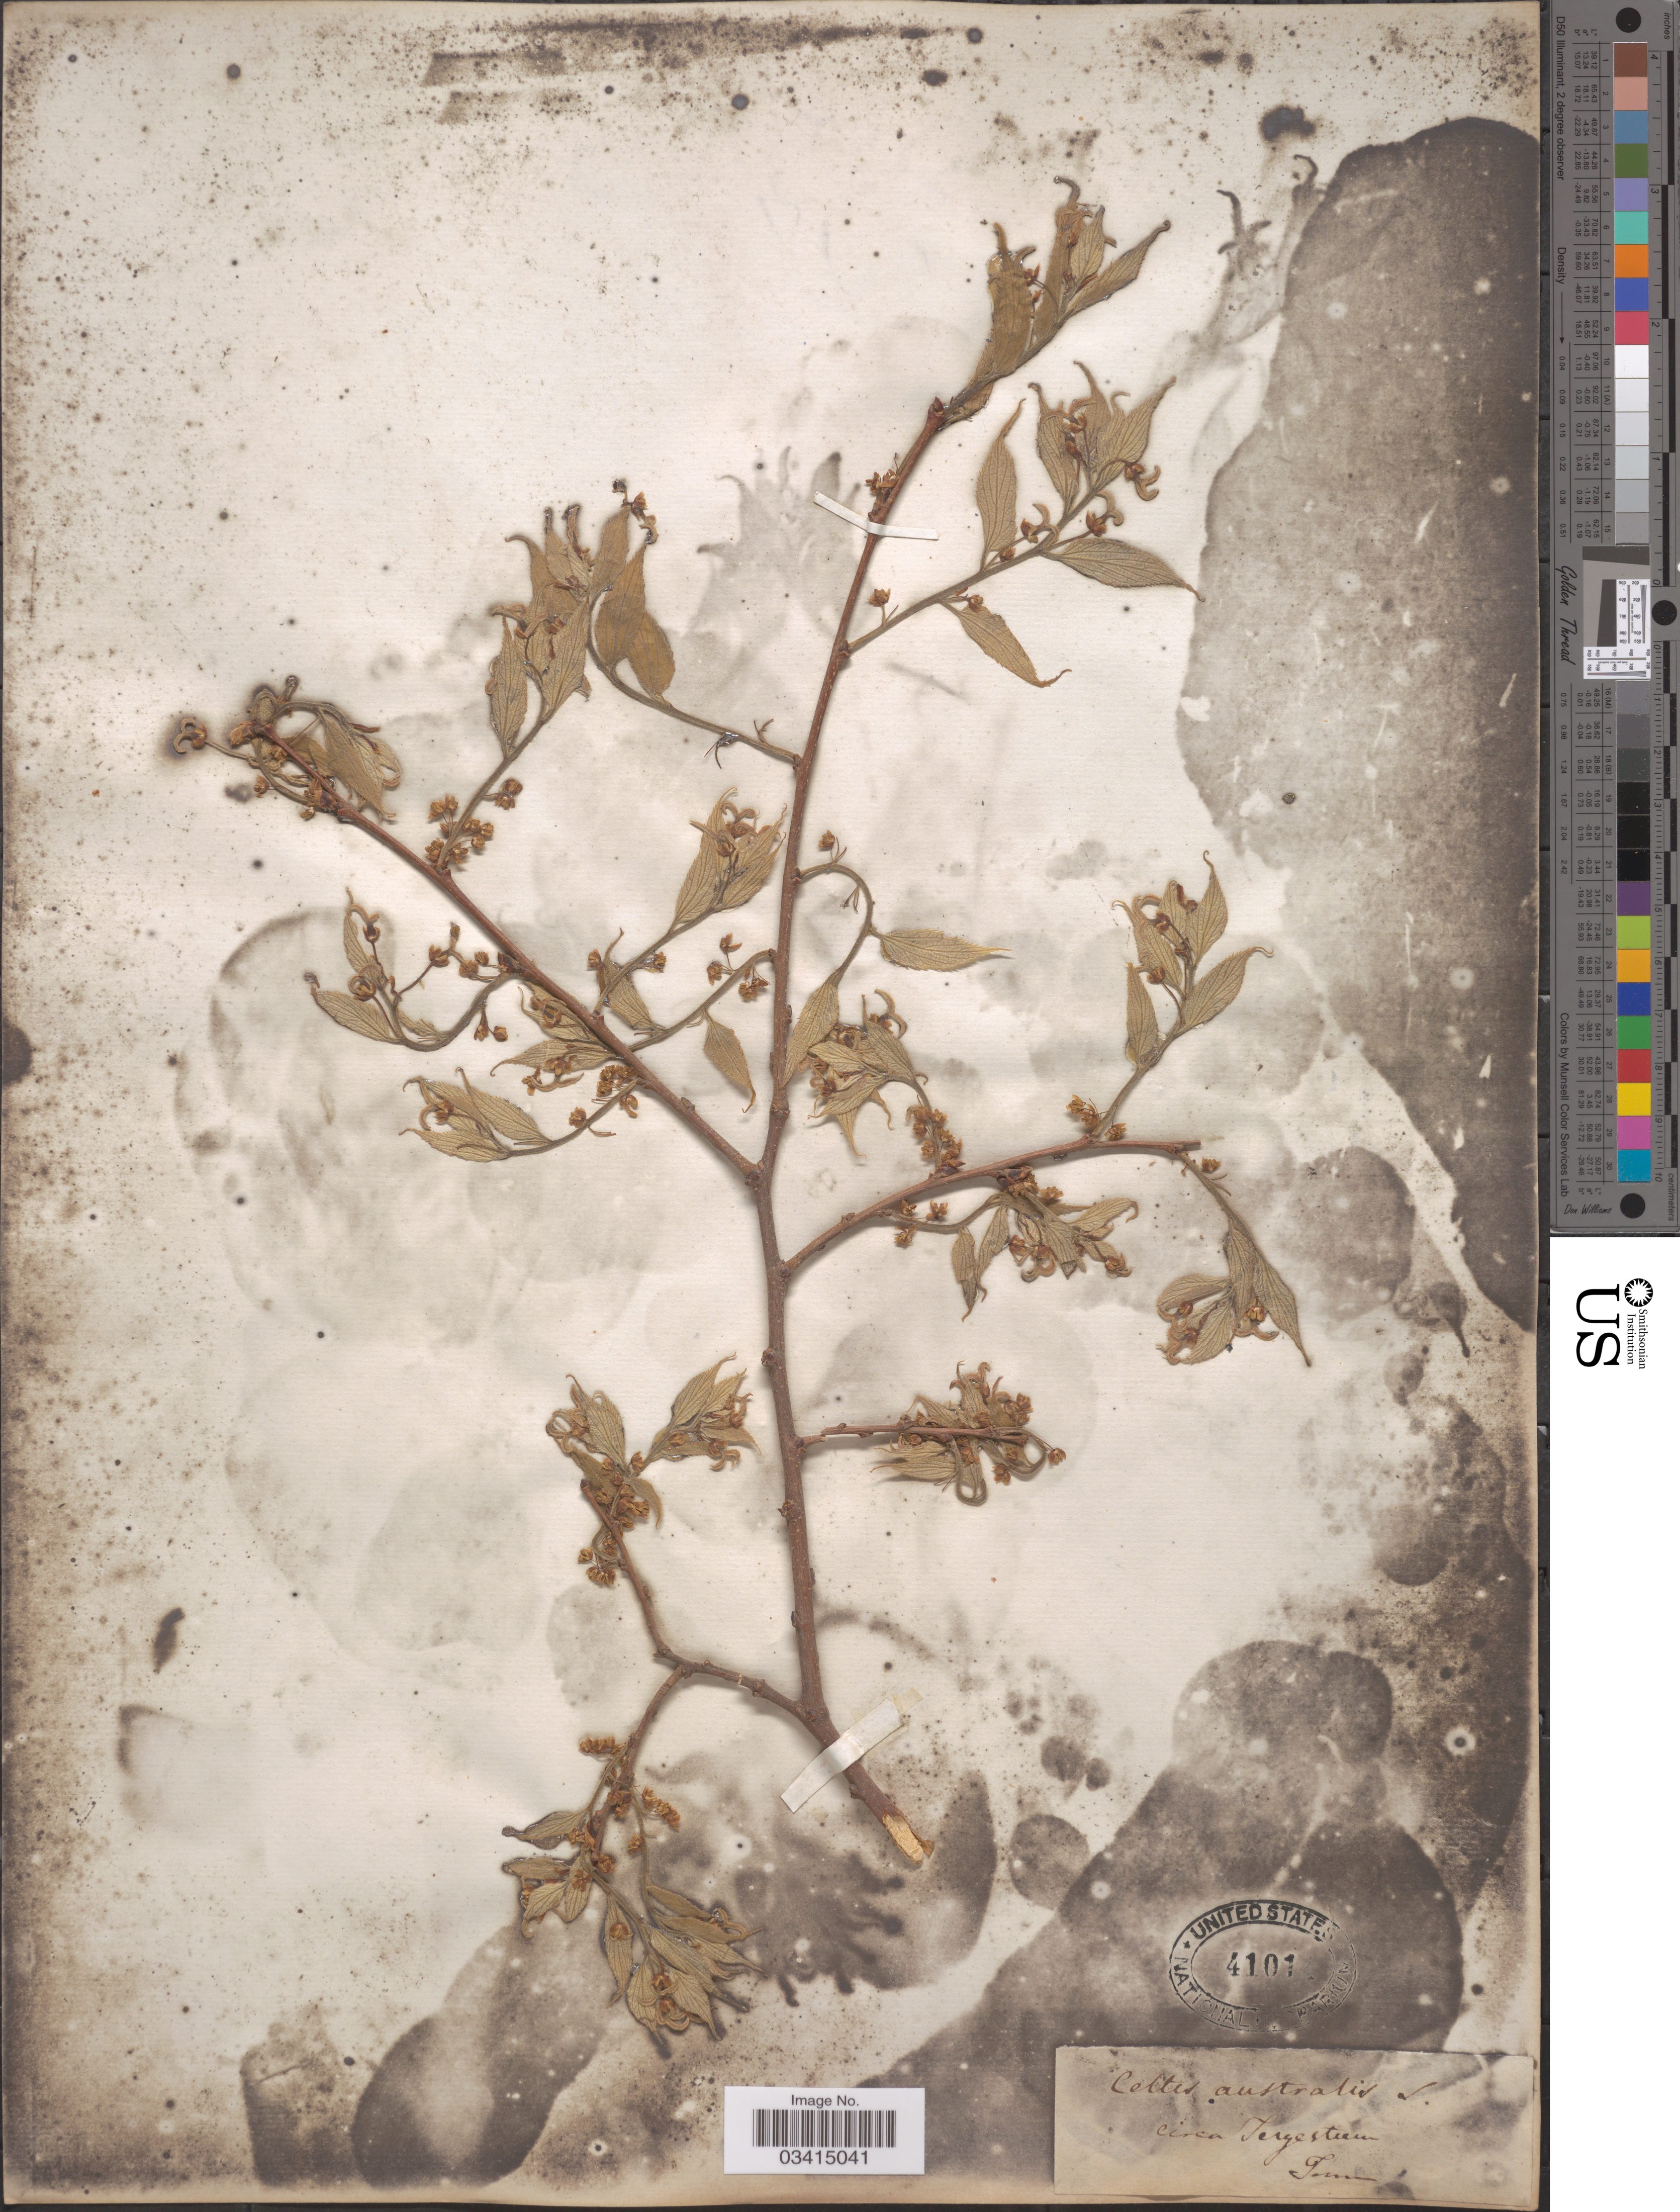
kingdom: Plantae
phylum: Tracheophyta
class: Magnoliopsida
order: Rosales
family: Cannabaceae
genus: Celtis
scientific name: Celtis australis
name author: L.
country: Italy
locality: Circa Tergestiem.